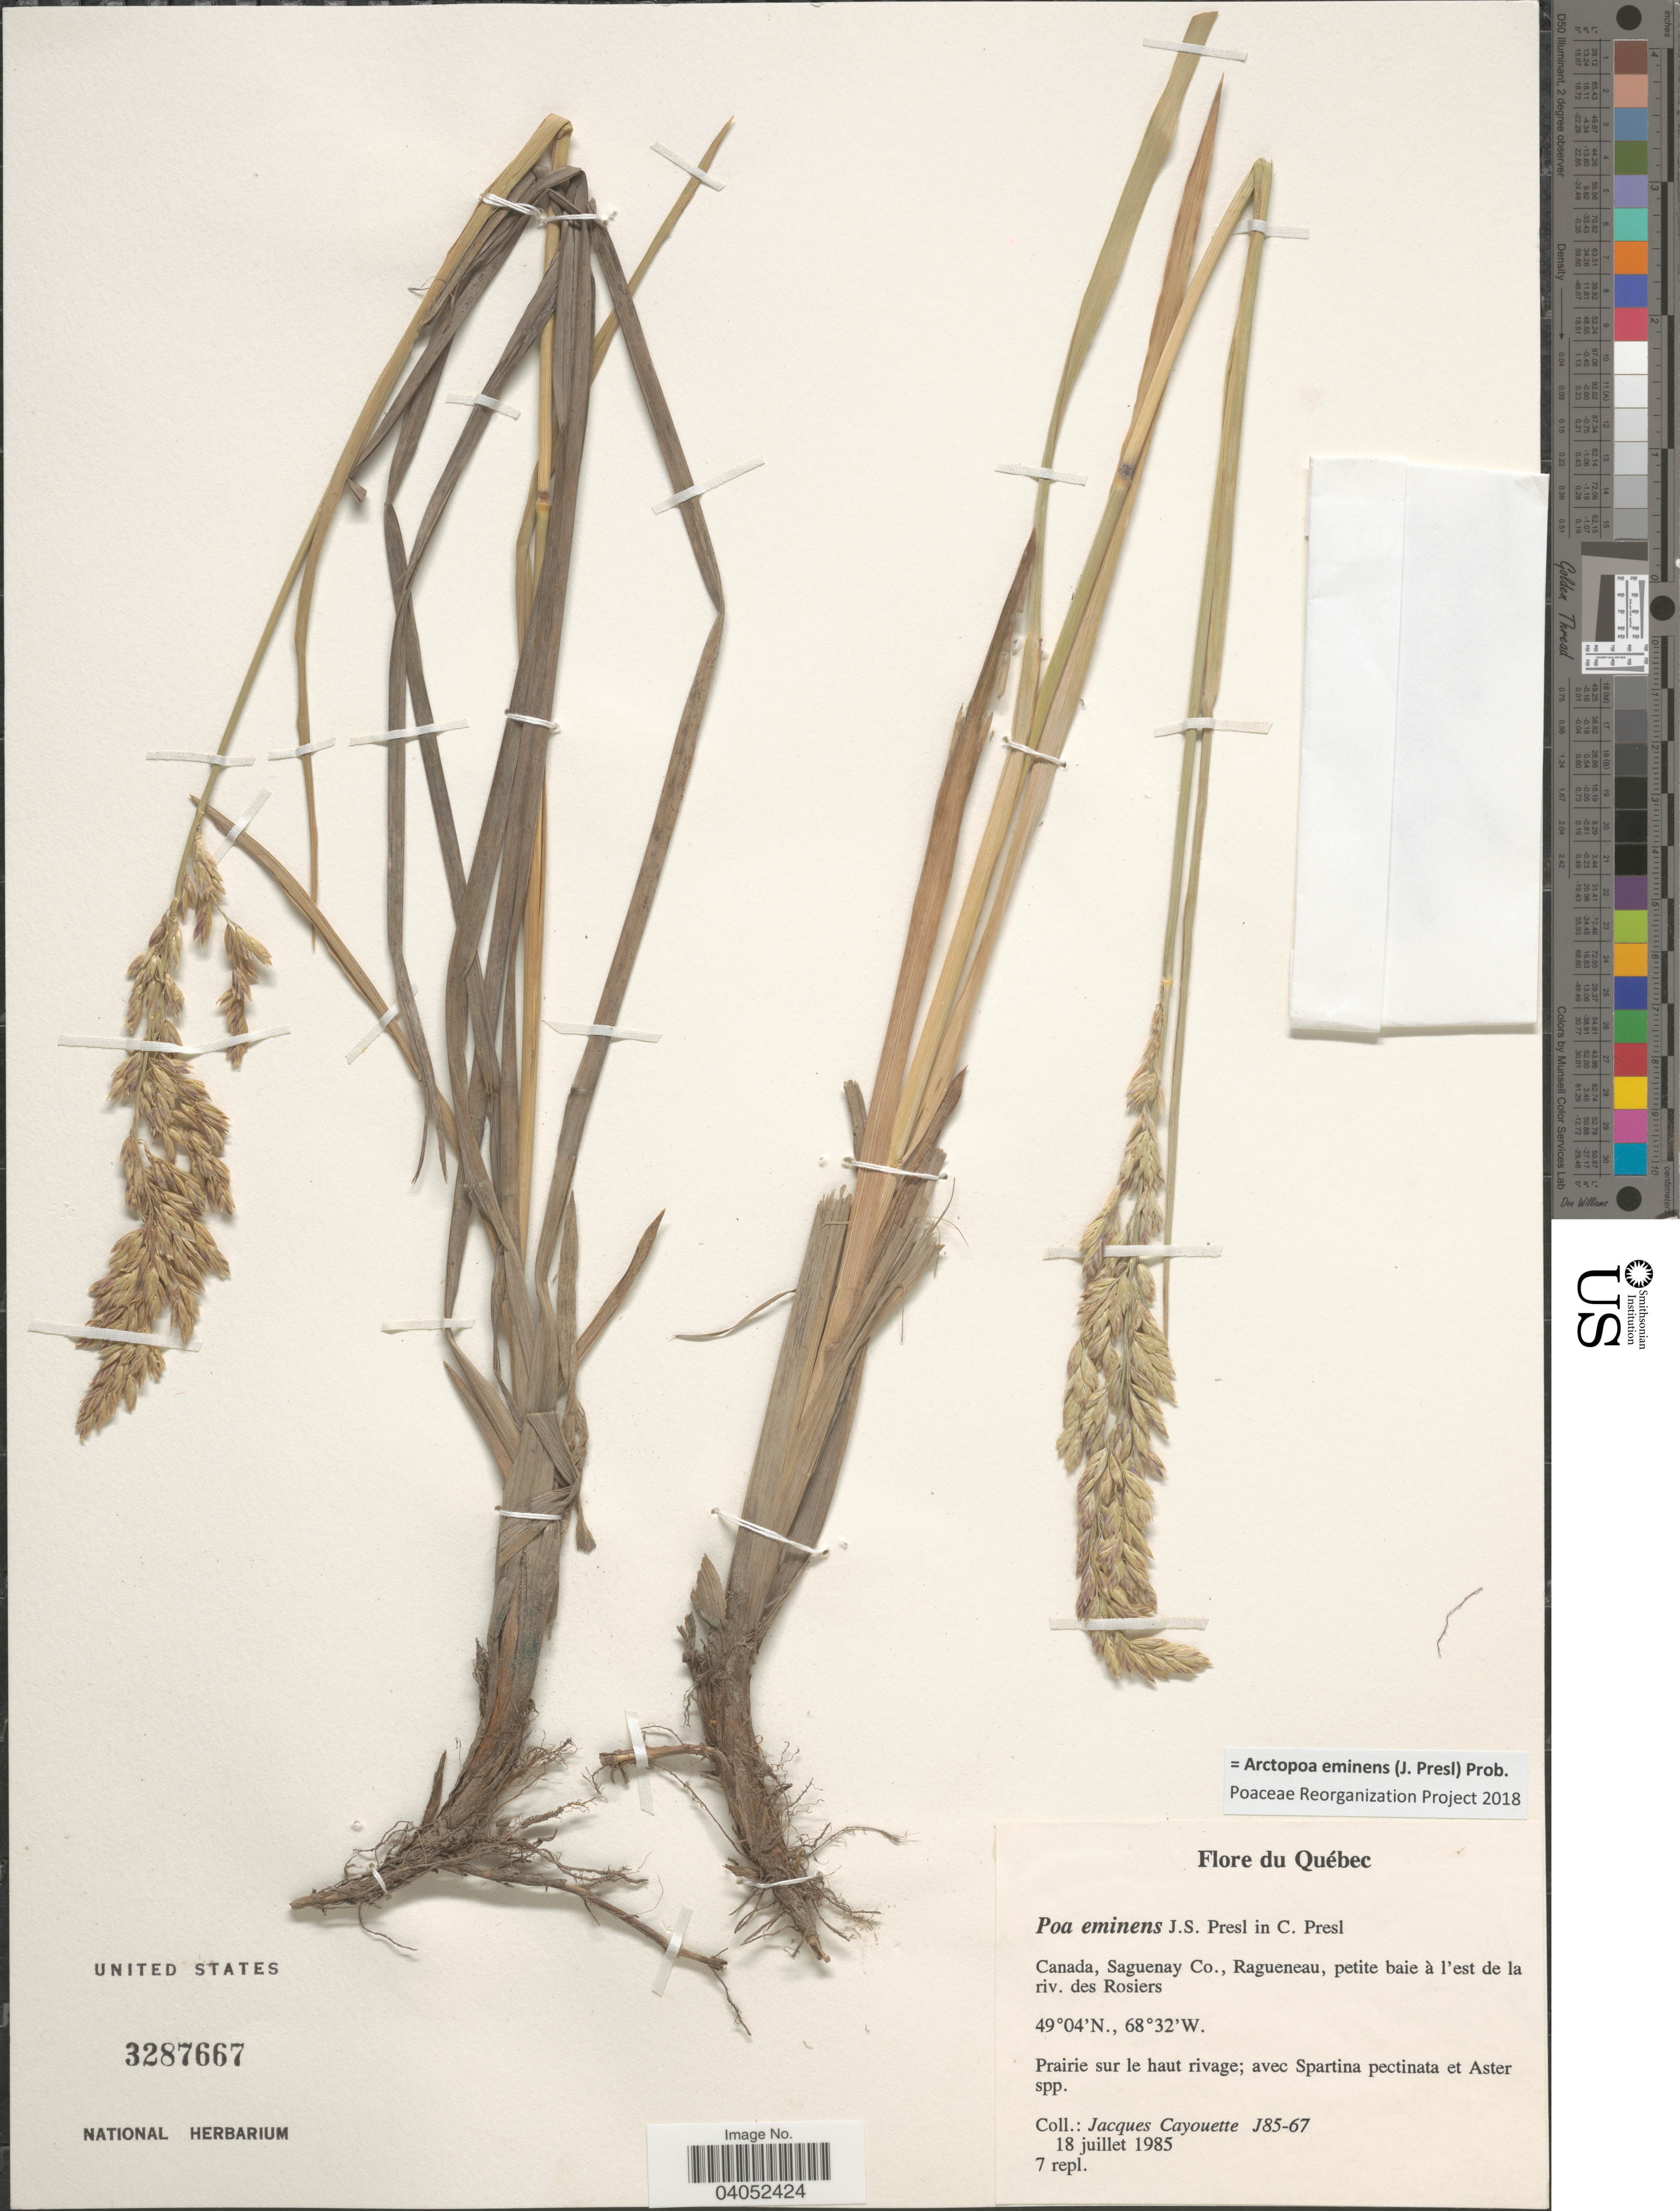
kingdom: Plantae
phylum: Tracheophyta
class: Liliopsida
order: Poales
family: Poaceae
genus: Arctopoa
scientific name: Arctopoa eminens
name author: (J. Presl) Prob.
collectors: J. Cayouette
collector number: J85-67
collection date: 1985-07-18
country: Canada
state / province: Quebec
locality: Saguenay Co., Ragueneau, petite baie à l'est de la riv. des Rosiers.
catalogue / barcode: US 3287667